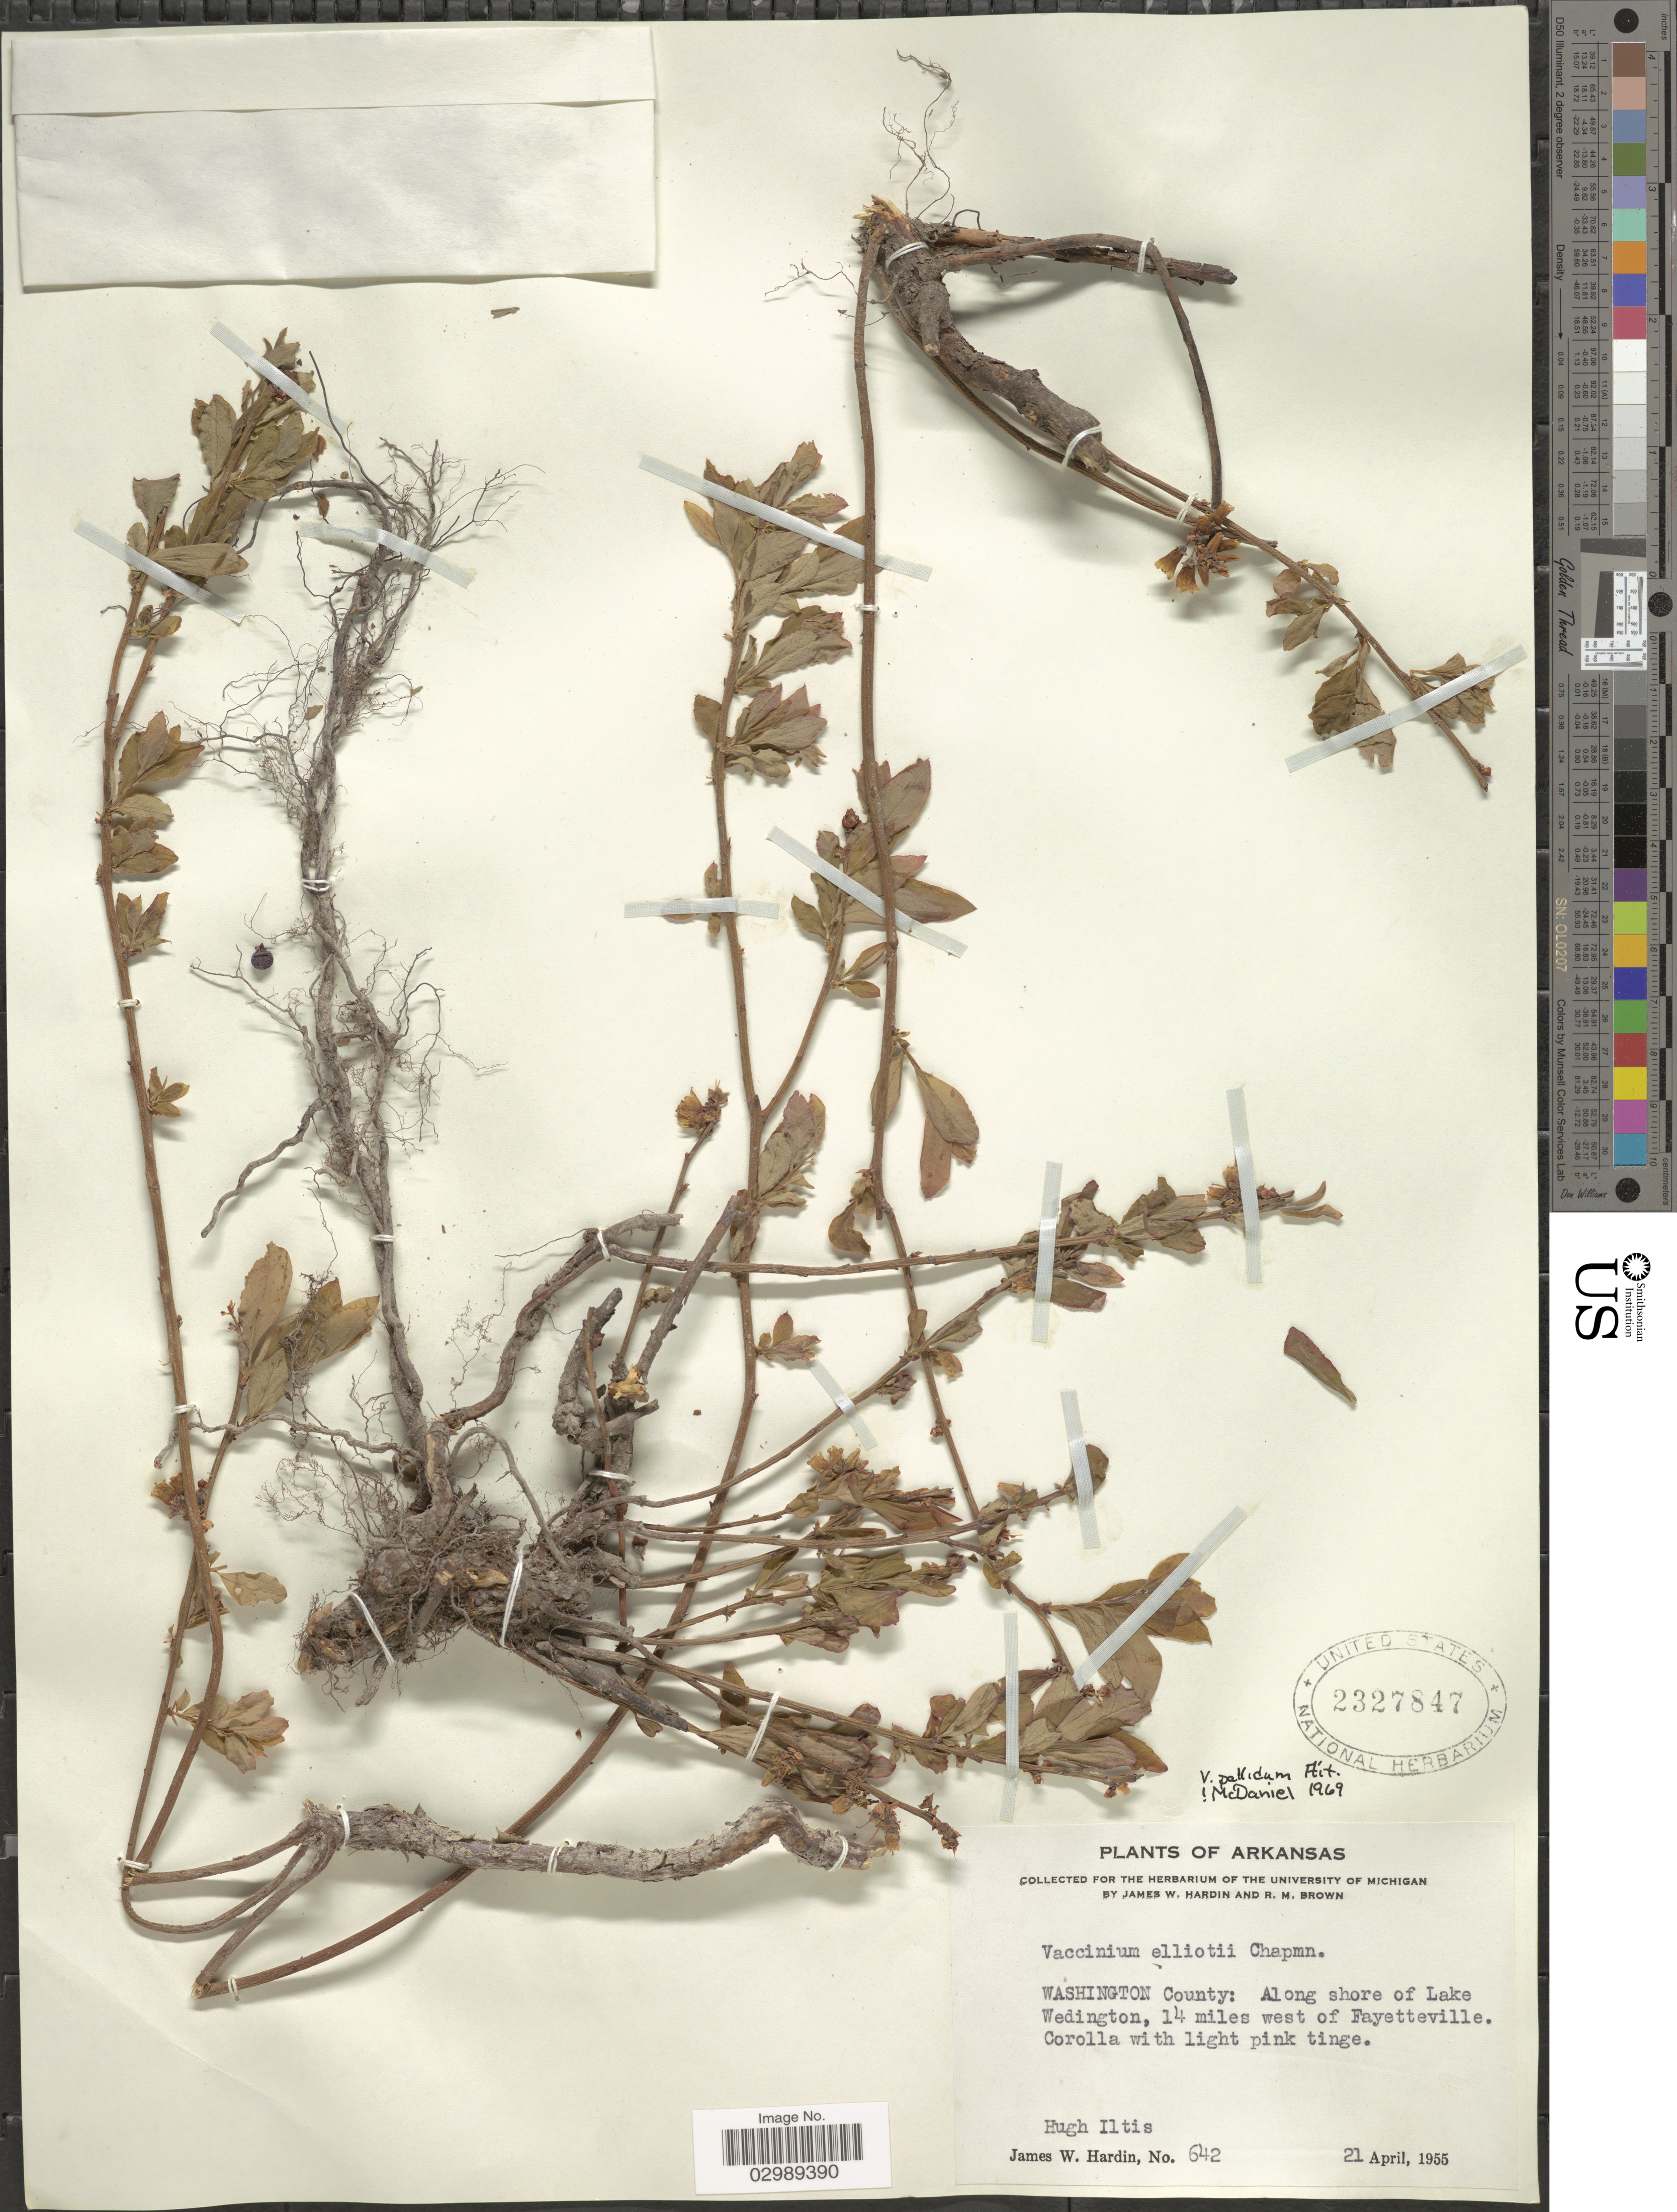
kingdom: Plantae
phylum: Tracheophyta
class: Magnoliopsida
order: Ericales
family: Ericaceae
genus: Vaccinium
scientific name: Vaccinium pallidum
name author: Aiton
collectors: H. H. Iltis, J. W. Hardin & R. Brown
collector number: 642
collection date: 1955-04-21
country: United States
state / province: Arkansas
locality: Washington County: Along shore of Lake Wedington, 14 miles of Fayetteville.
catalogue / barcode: US 2327847